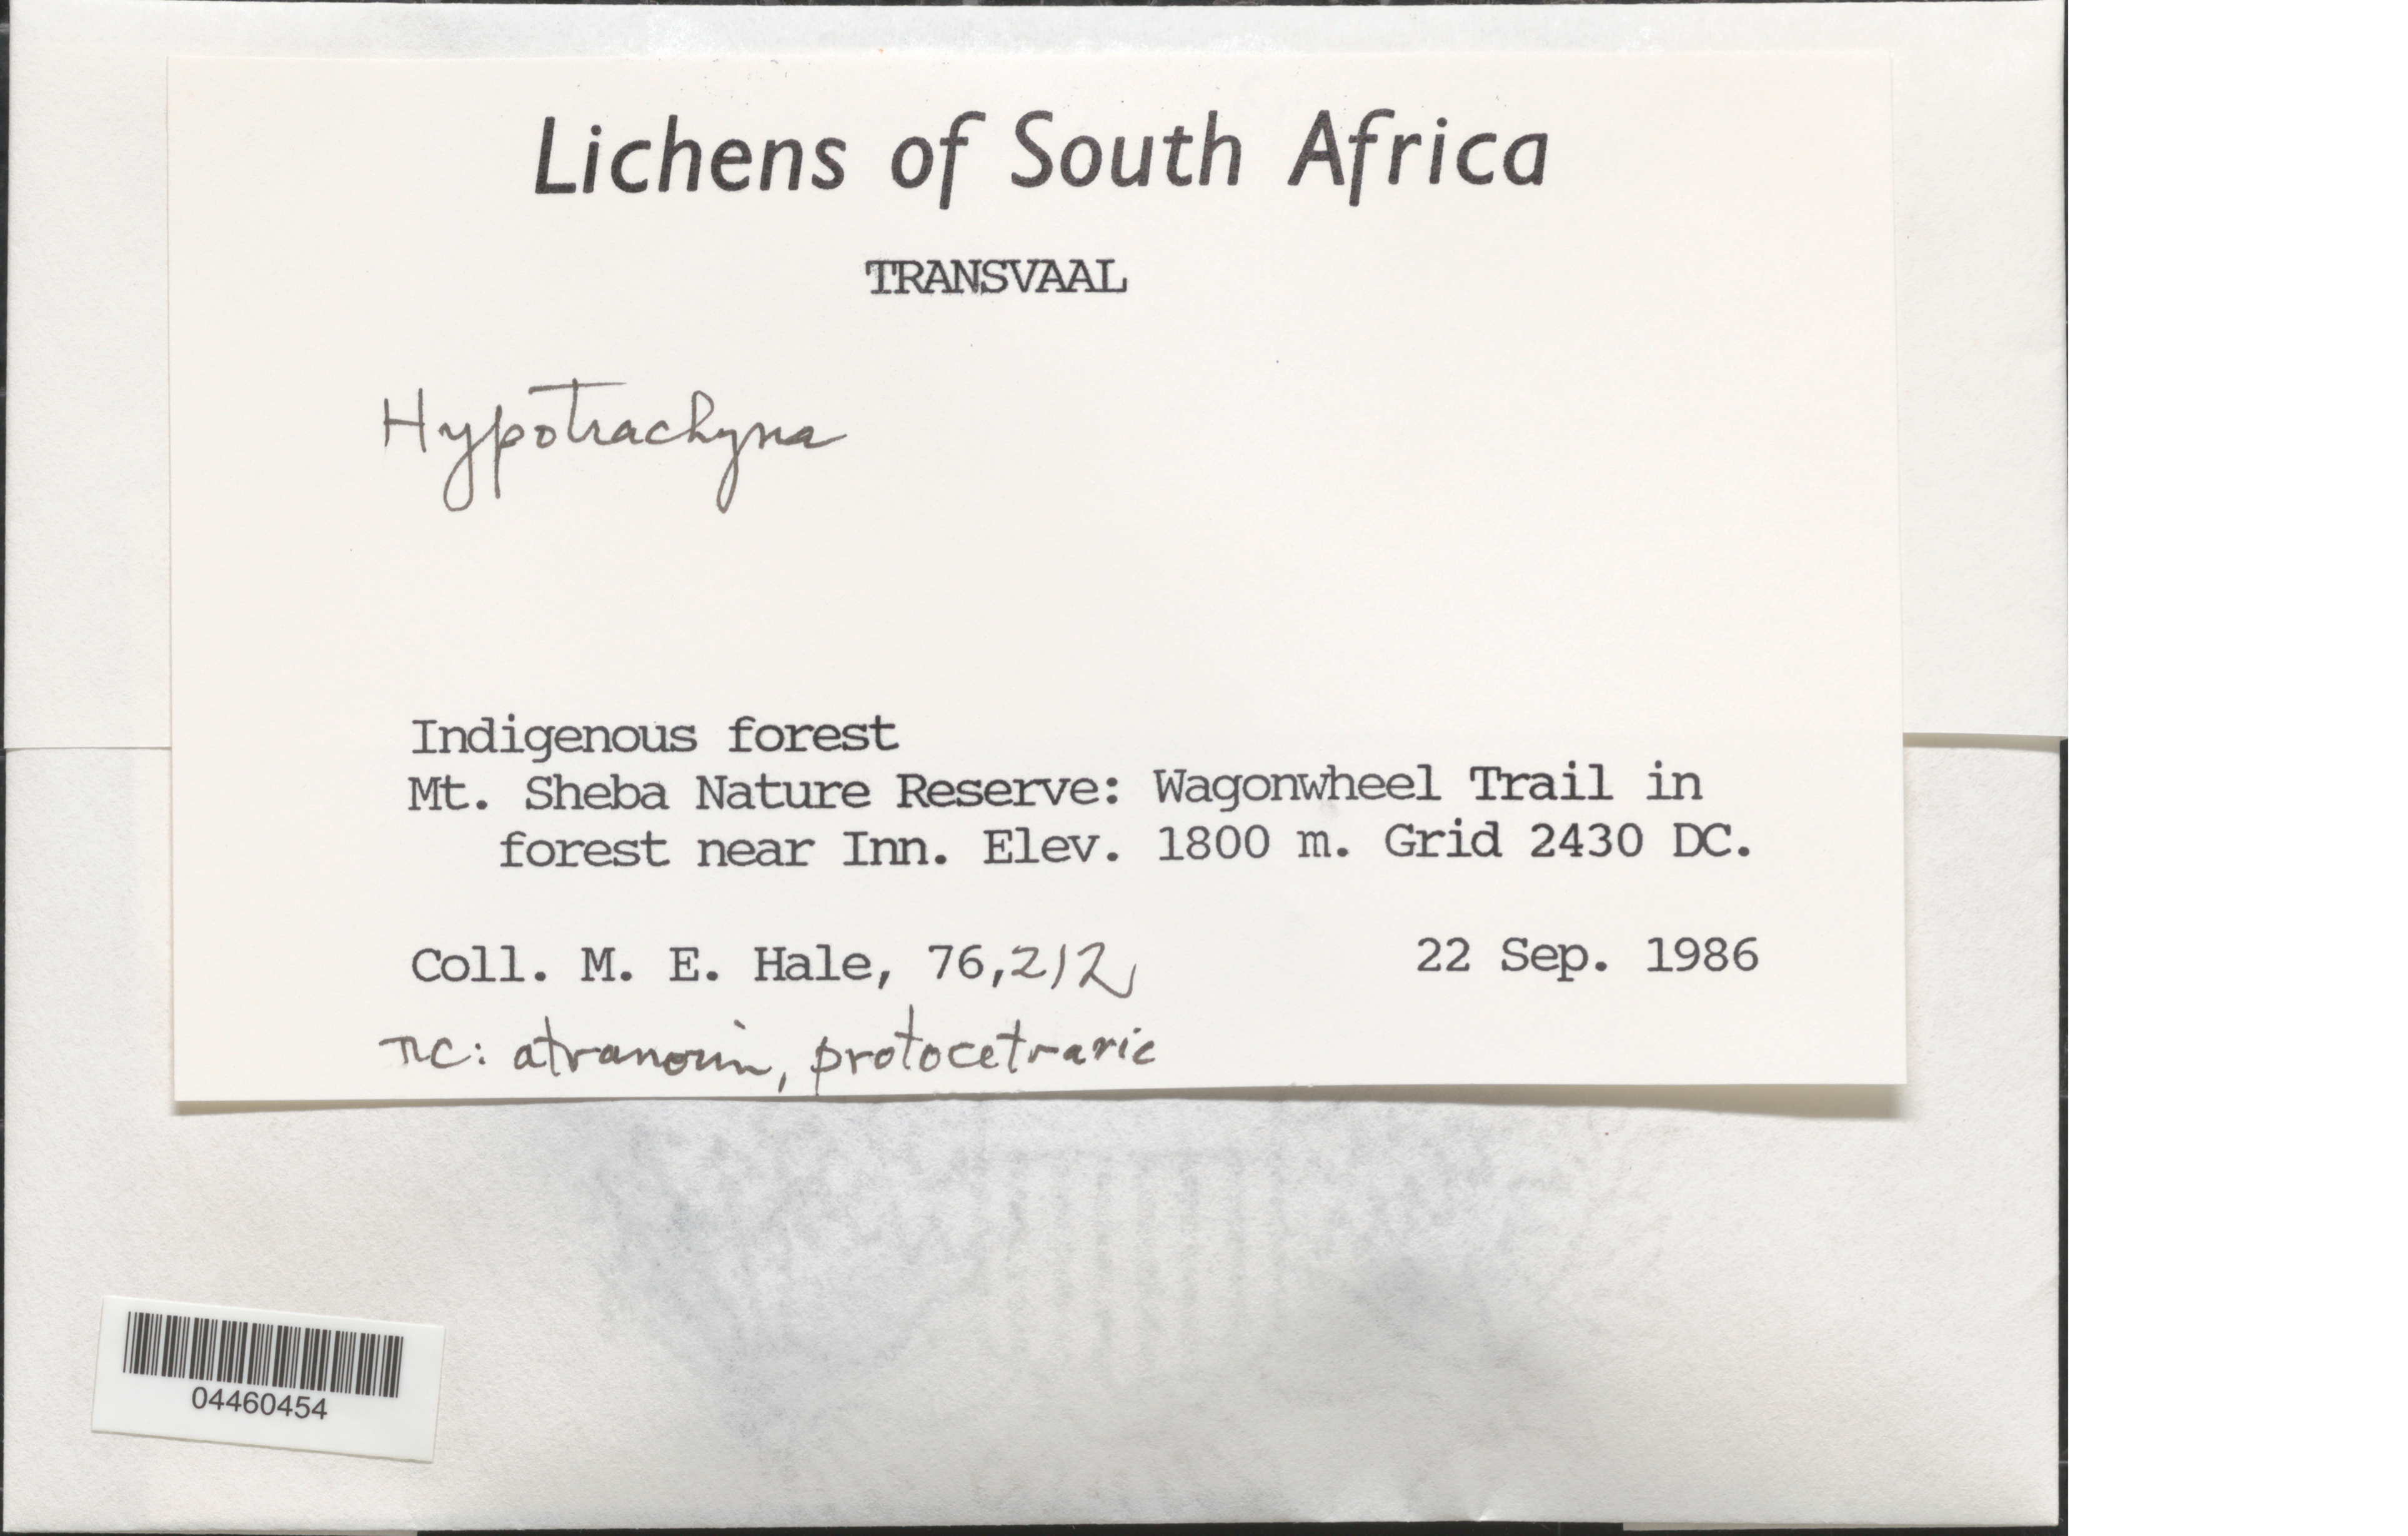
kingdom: Fungi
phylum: Ascomycota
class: Lecanoromycetes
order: Lecanorales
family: Parmeliaceae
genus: Hypotrachyna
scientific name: Hypotrachyna sp.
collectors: M. Hale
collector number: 76212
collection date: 1986-09-22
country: South Africa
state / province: Mpumalanga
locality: Transvaal. Mt. Sheba Nature Reserve: Wagonwheel Trail in forest near Inn. Grid 2430 DC.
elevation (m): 1800